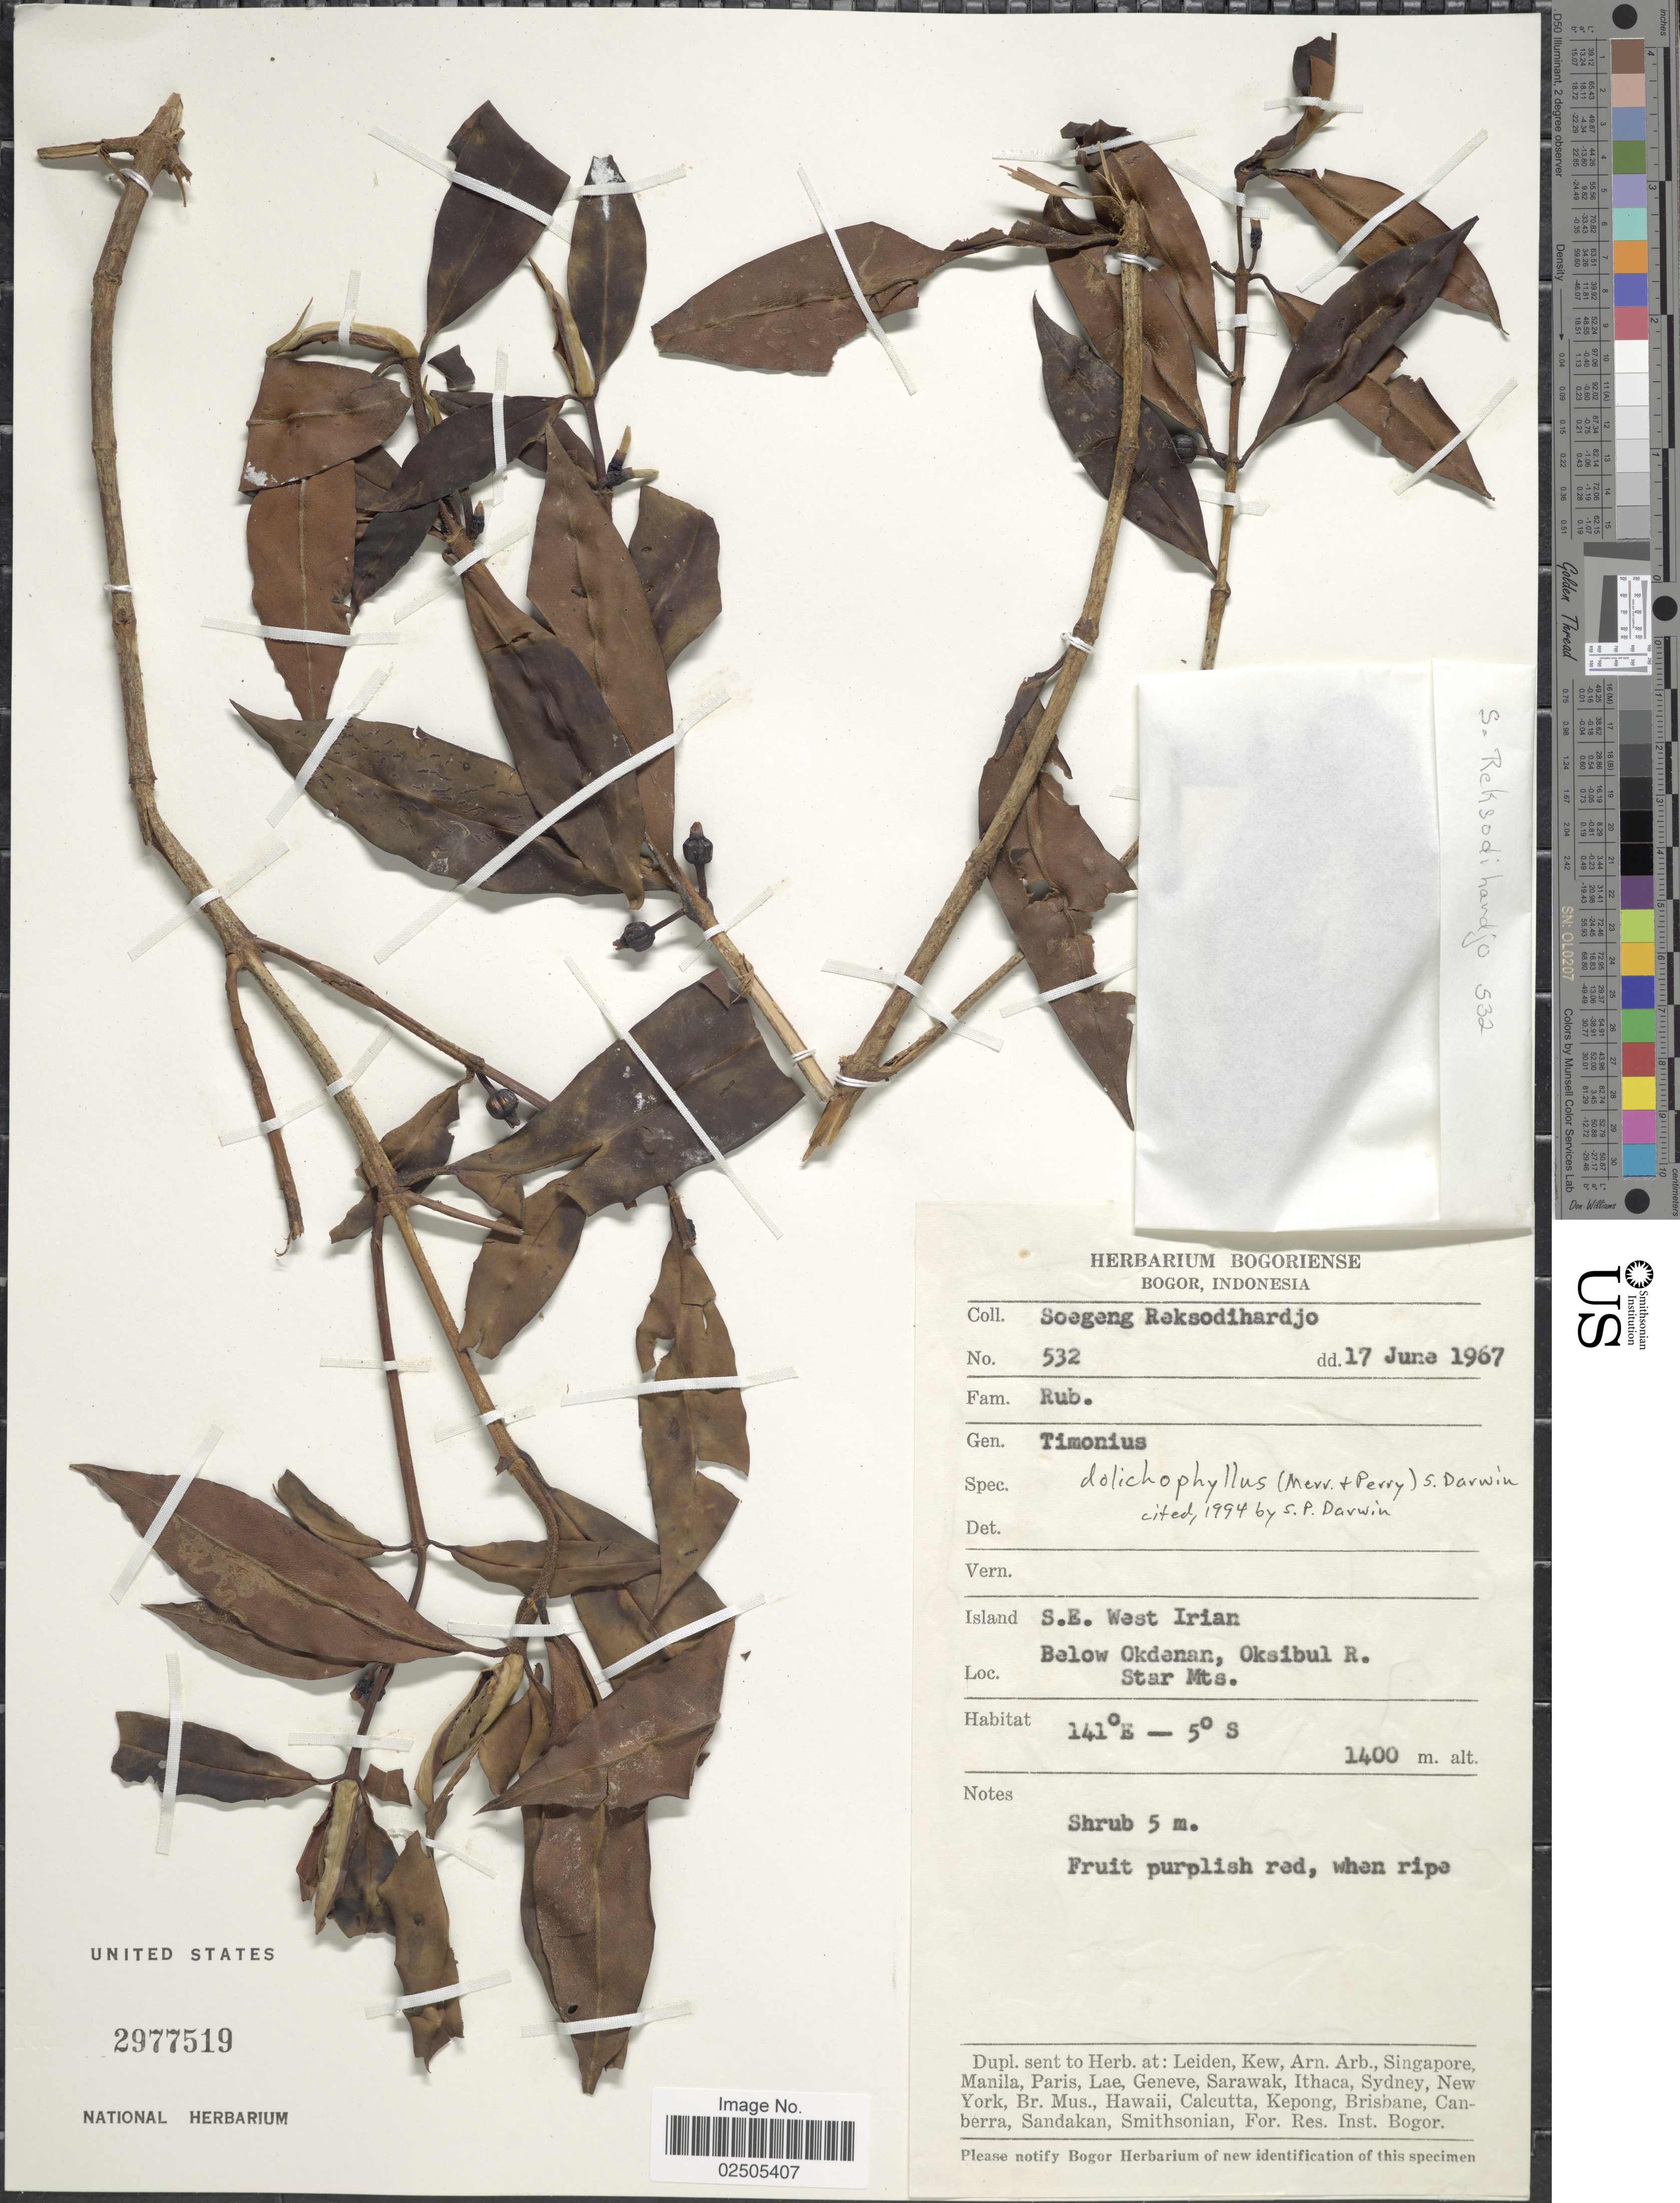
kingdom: Plantae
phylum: Tracheophyta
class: Magnoliopsida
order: Gentianales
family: Rubiaceae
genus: Timonius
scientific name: Timonius dolichophyllus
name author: (Merr. & L.M. Perry) S.P. Darwin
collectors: S. Reksodihardjo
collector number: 532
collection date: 1967-06-17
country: Indonesia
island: New Guinea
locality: S.E. West Irian, Below Okdenan, Oksibul R., Star Mts.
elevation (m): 1400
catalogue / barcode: US 2977519